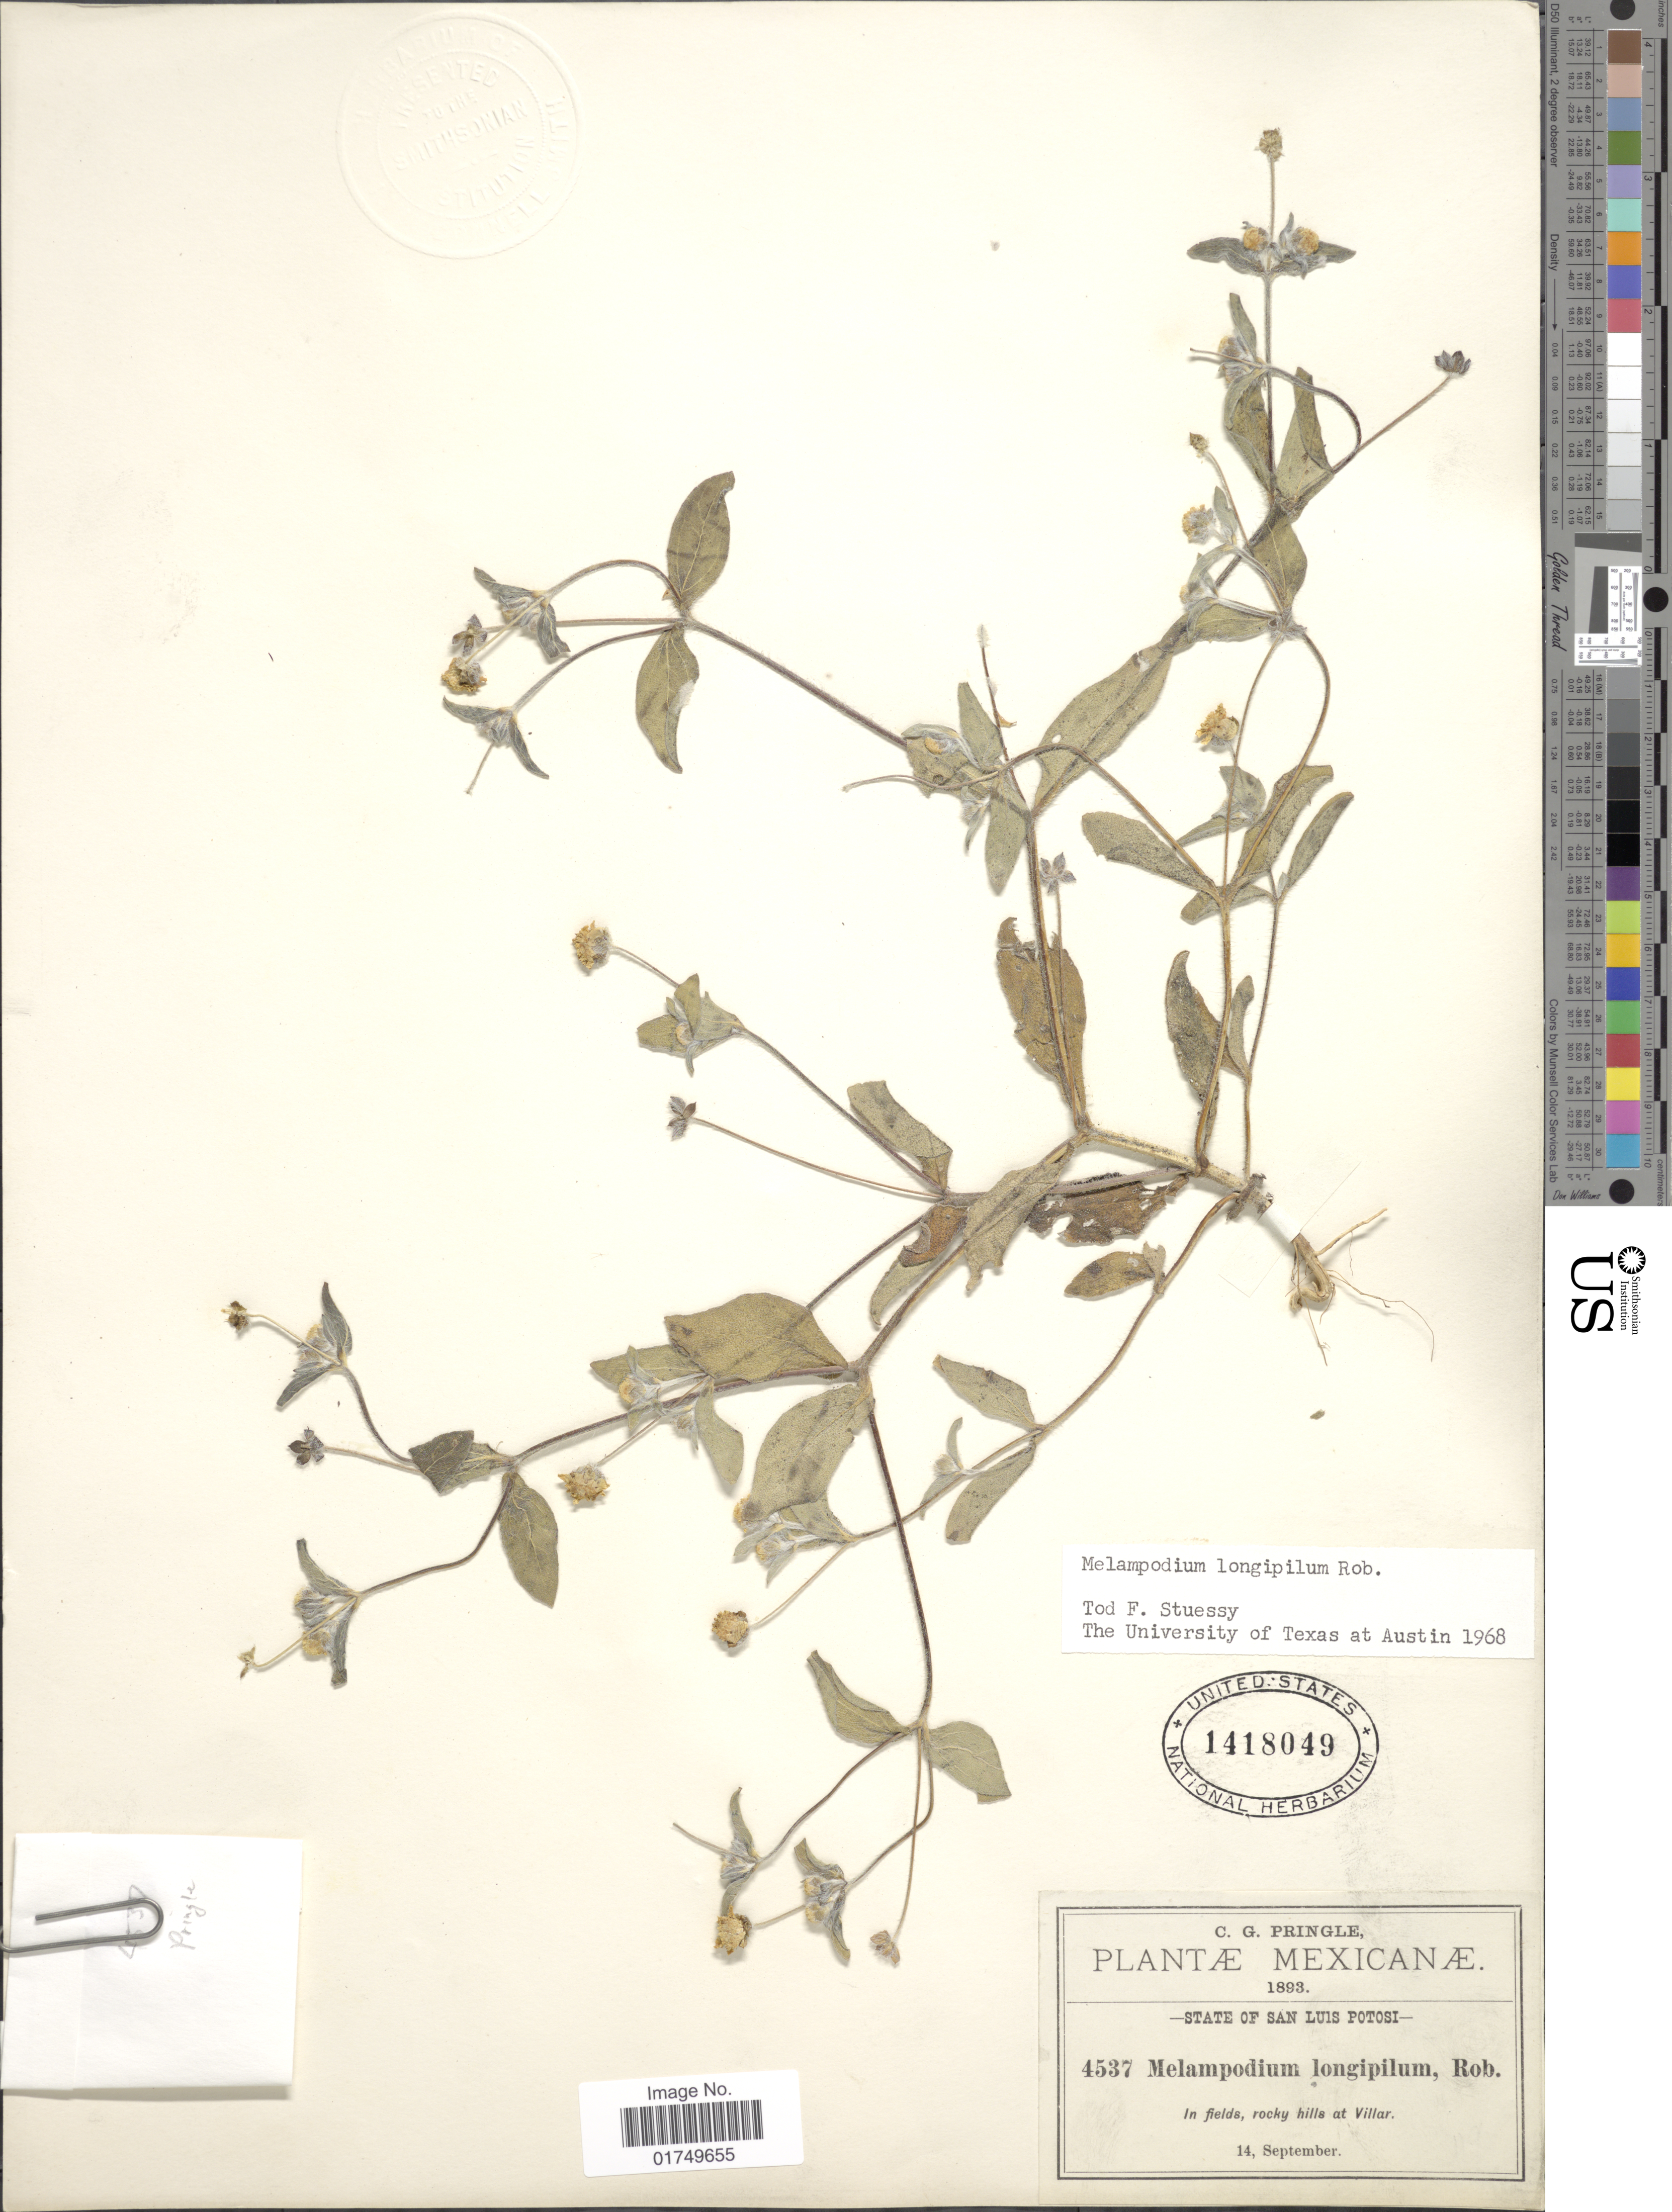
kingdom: Plantae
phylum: Tracheophyta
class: Magnoliopsida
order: Asterales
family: Asteraceae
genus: Melampodium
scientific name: Melampodium longipilum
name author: B.L. Rob.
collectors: C. G. Pringle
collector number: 4537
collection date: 1893-09-14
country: Mexico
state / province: San Luis Potosí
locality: In fields, rocky hills at Villar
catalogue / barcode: US 1418049